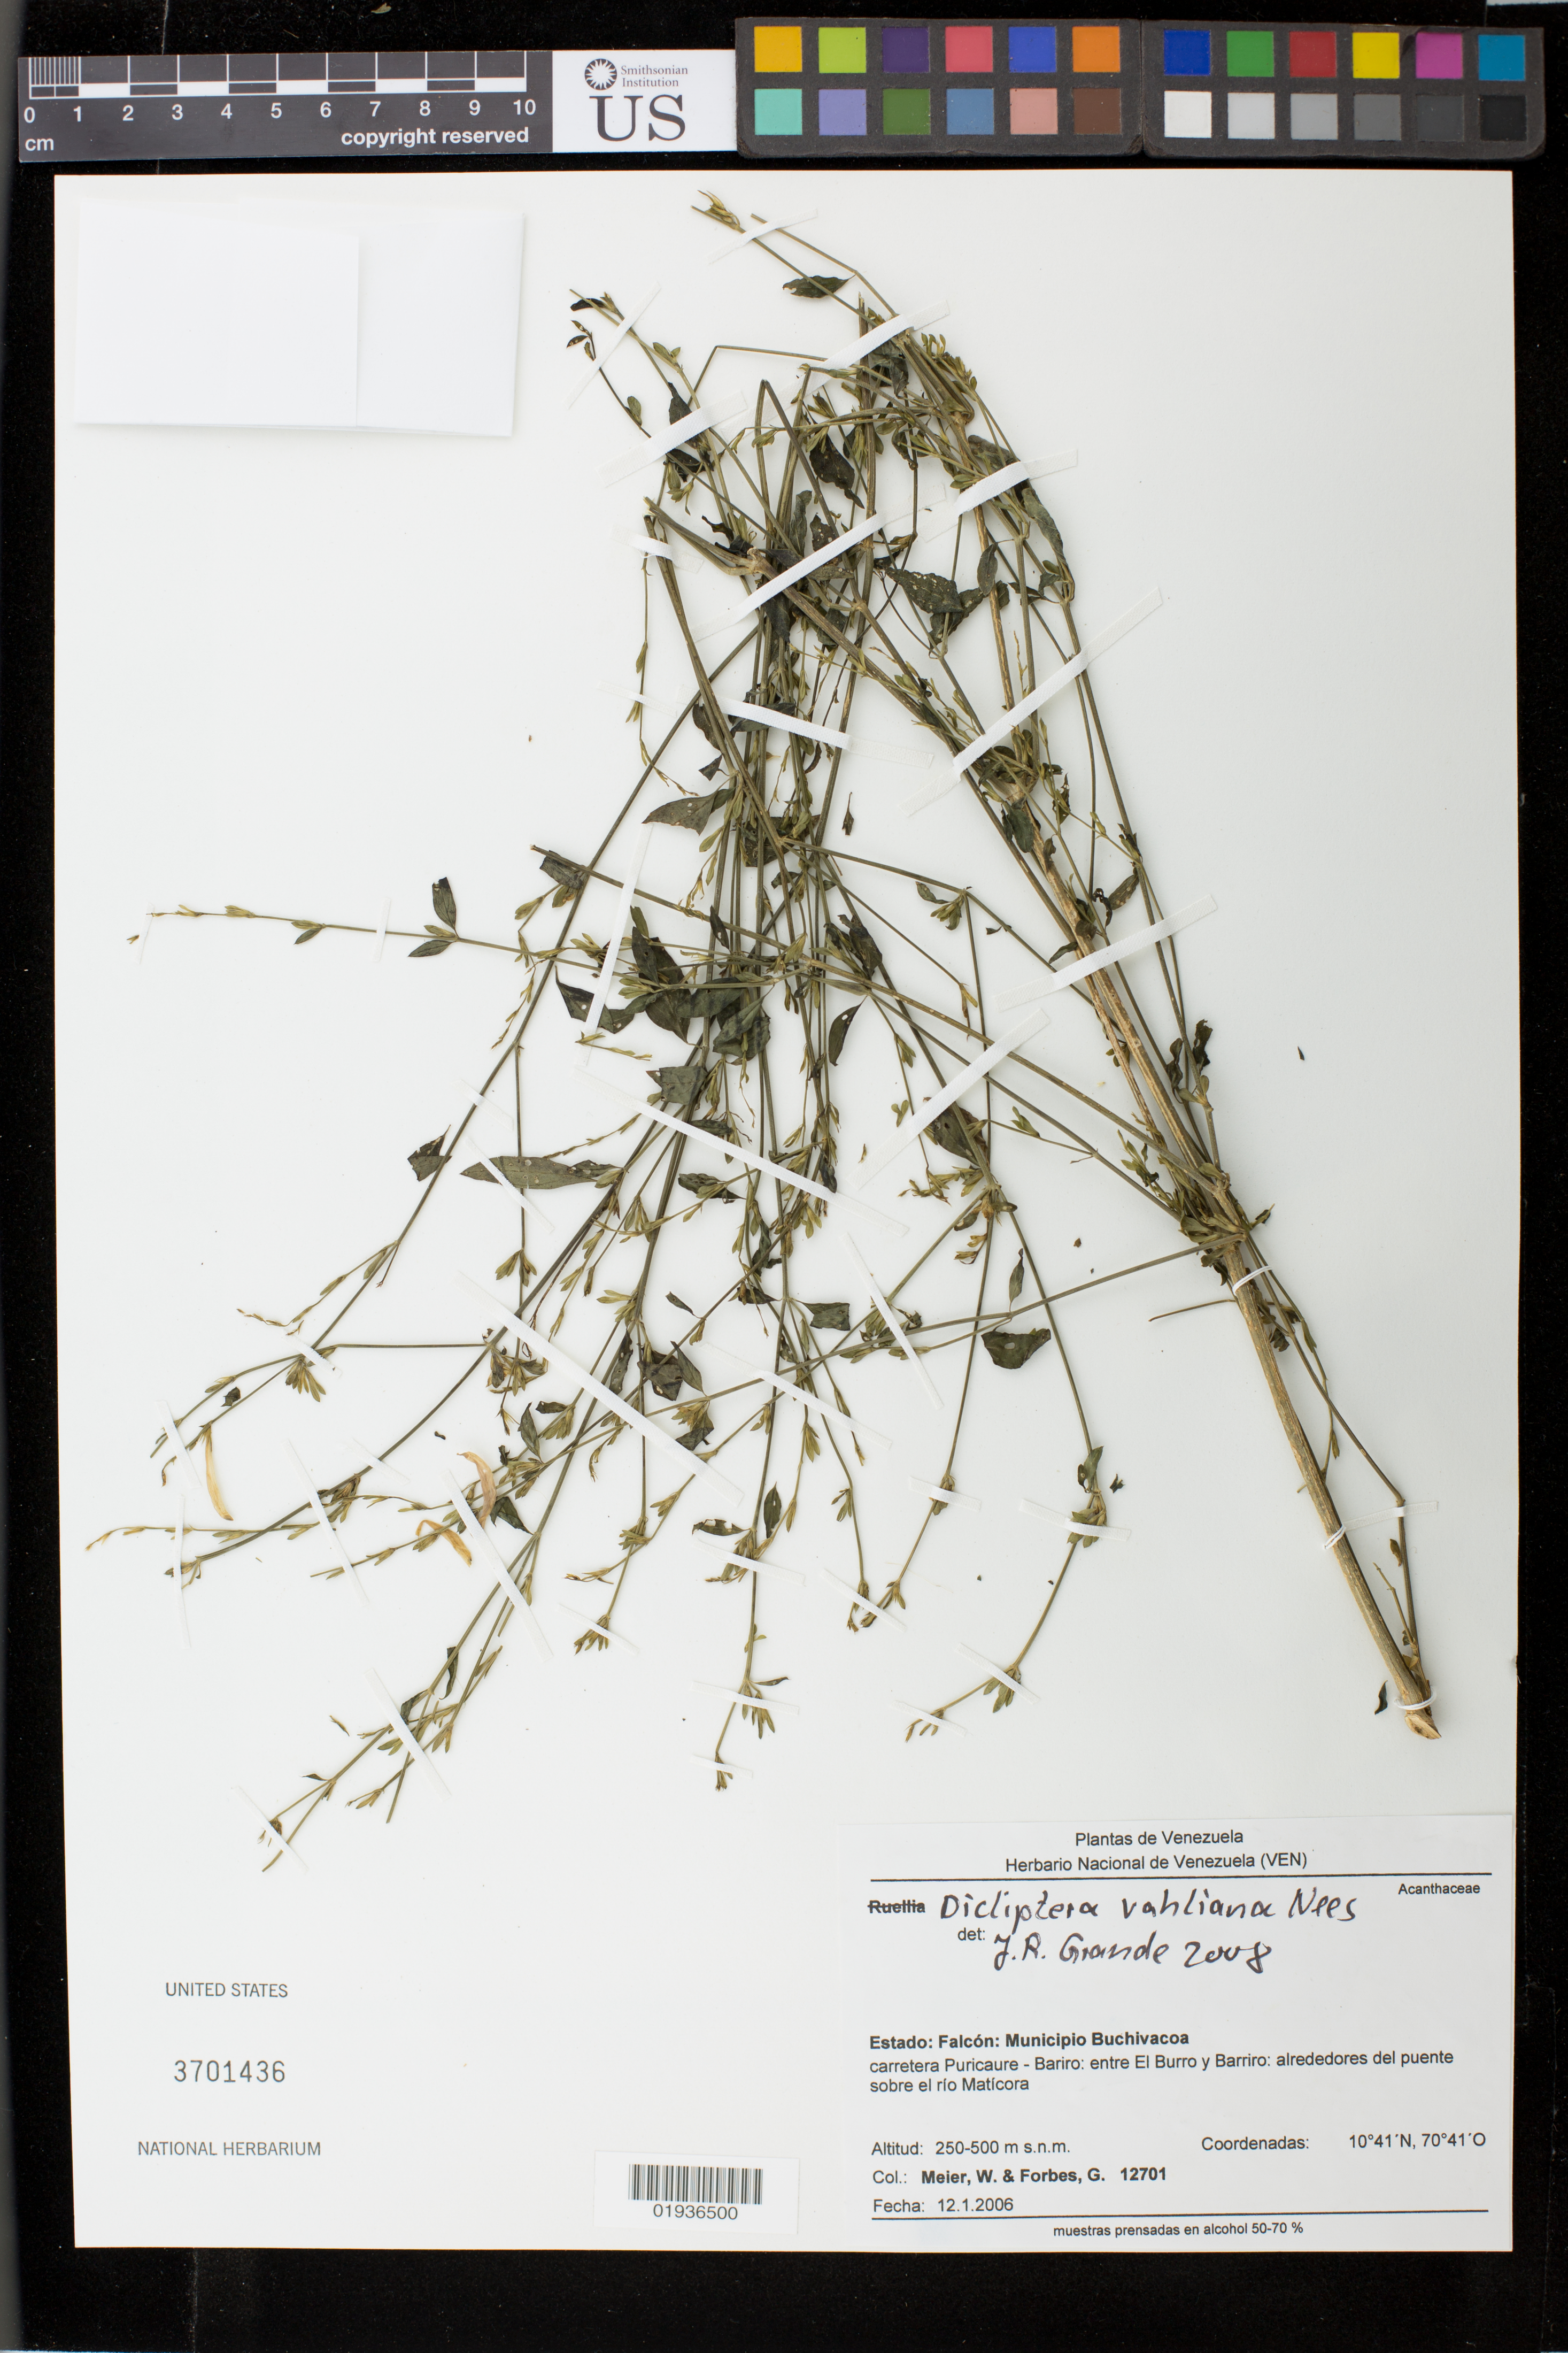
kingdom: Plantae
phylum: Tracheophyta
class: Magnoliopsida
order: Lamiales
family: Acanthaceae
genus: Dicliptera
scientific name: Dicliptera vahliana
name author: Nees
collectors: W. Meier & G. Forbes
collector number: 12701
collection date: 2006-01-12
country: Venezuela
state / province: Falcón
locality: carretera Puricaure-Bariro: entre El Burro y Barrio: alrededores del puente sobre el rio Maticora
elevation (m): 250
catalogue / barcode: US 3701436